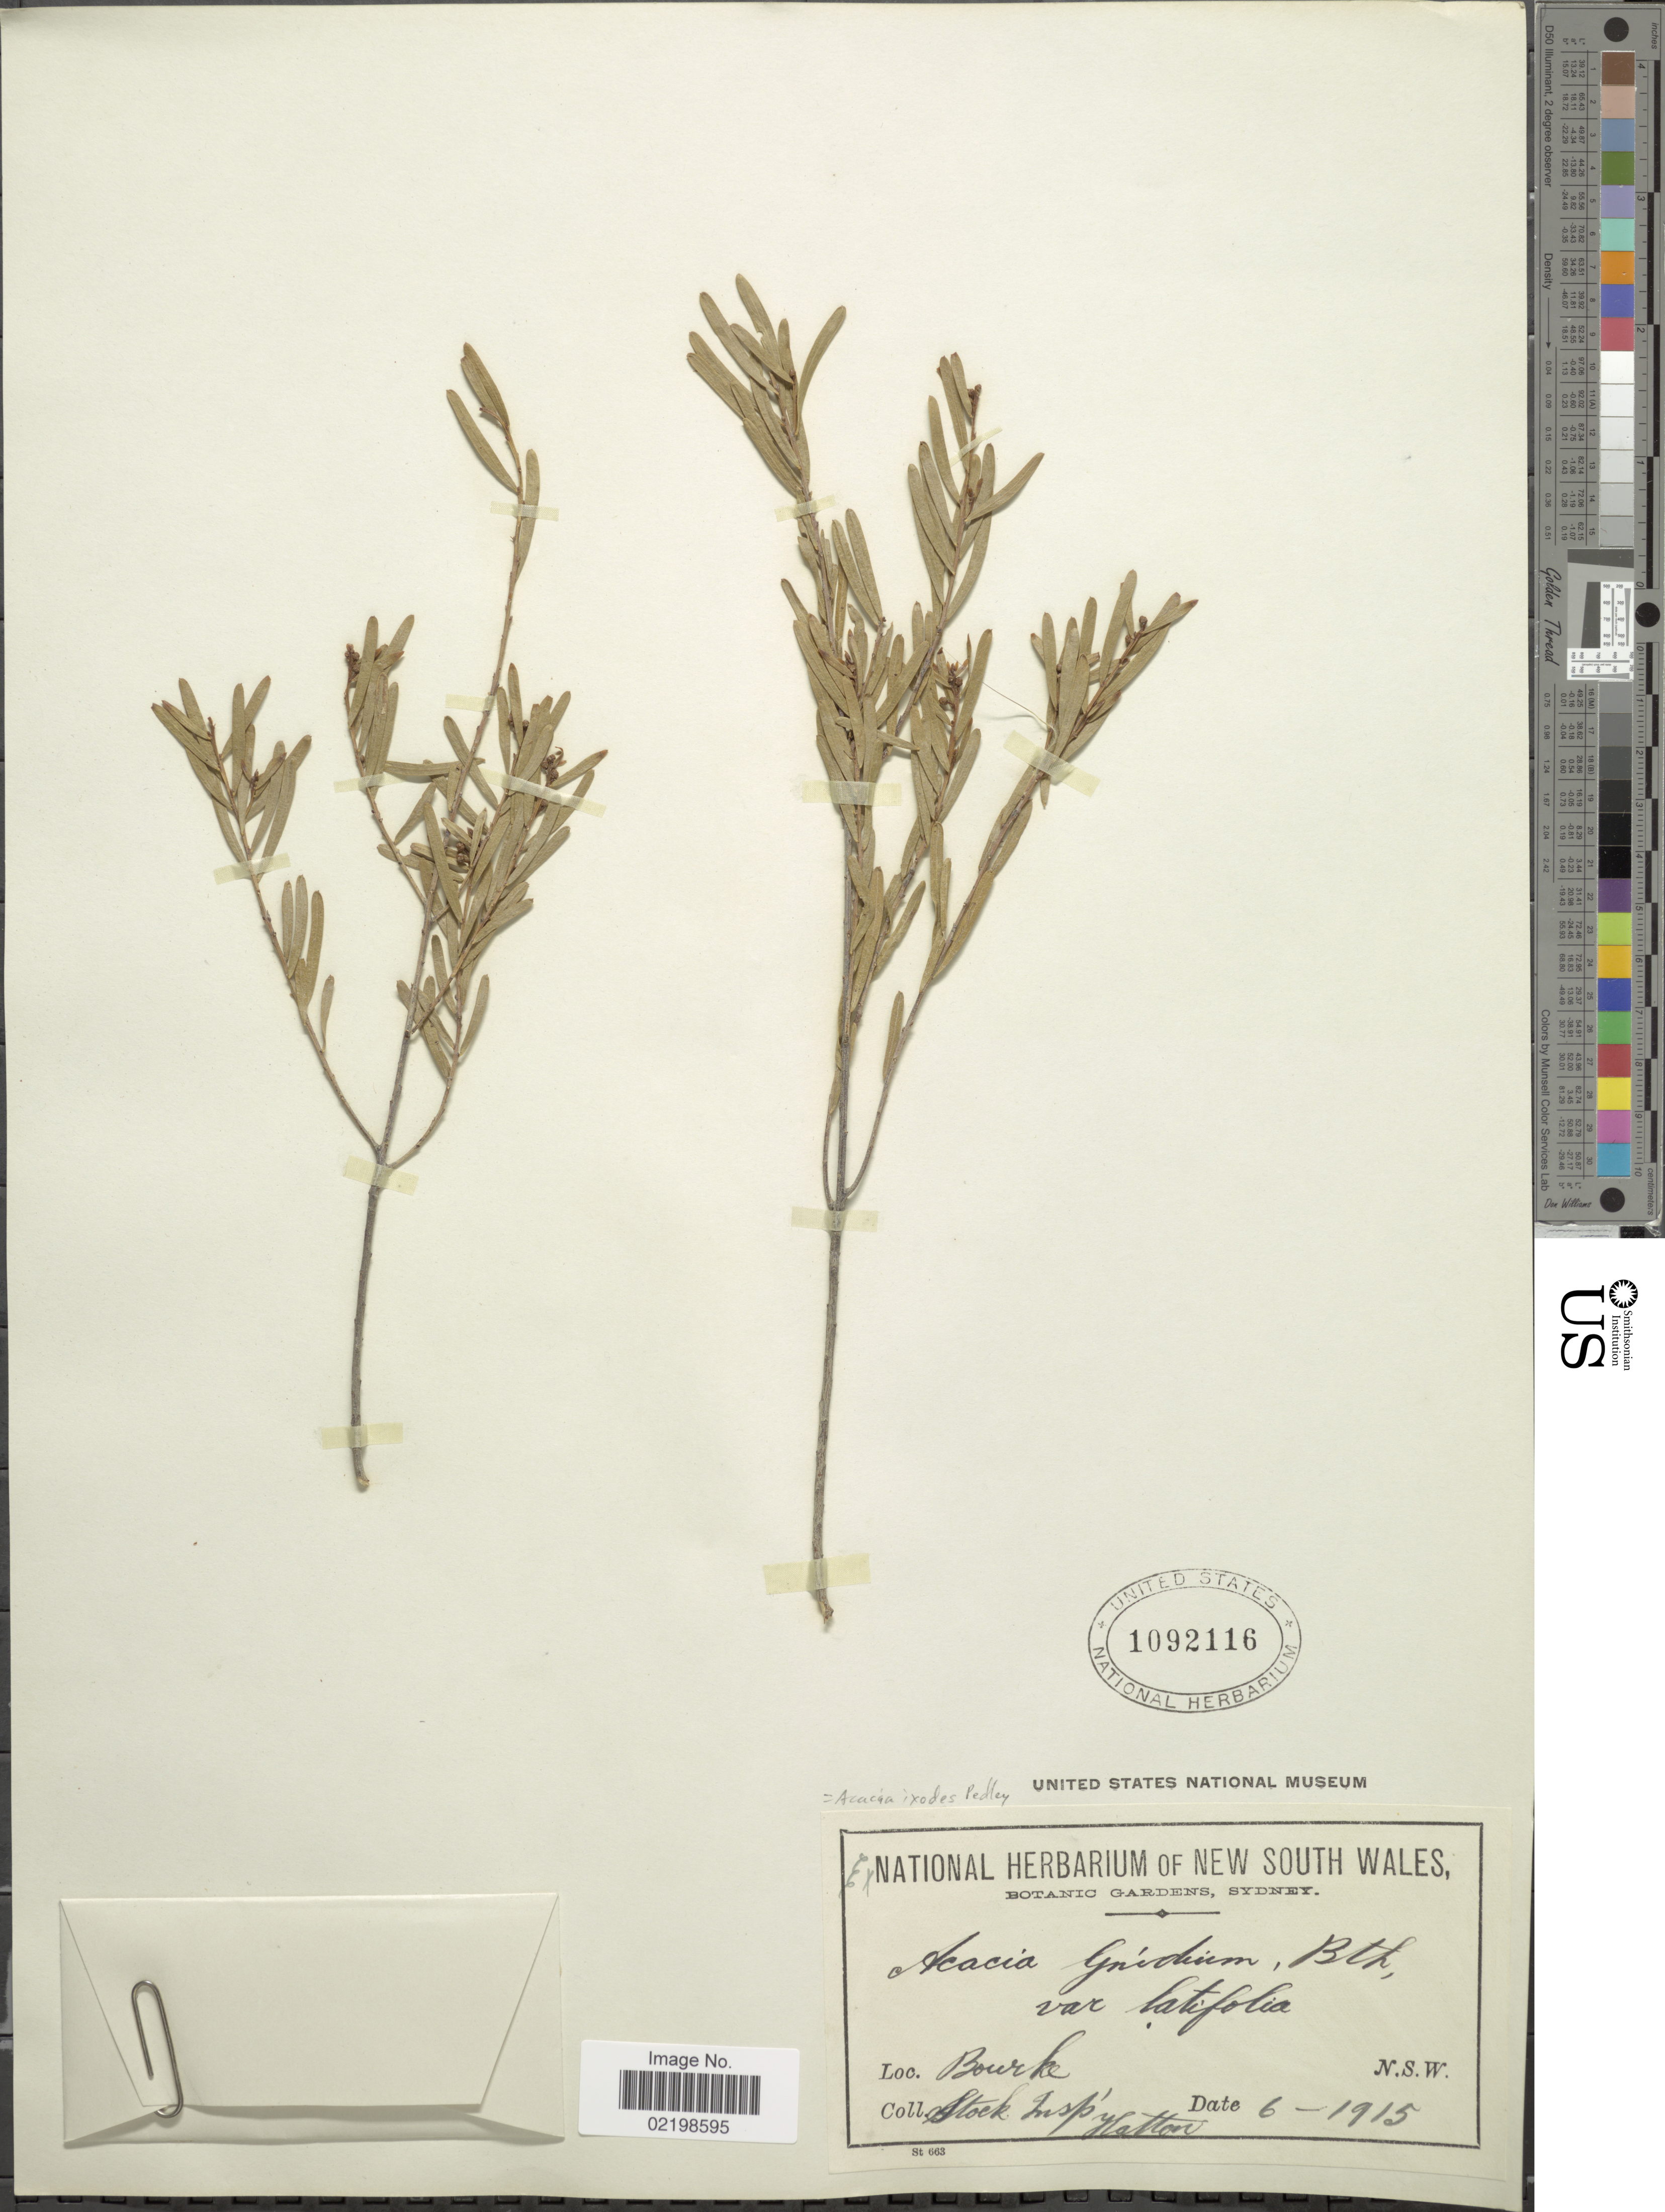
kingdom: Plantae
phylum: Tracheophyta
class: Magnoliopsida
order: Fabales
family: Fabaceae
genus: Acacia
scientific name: Acacia gnidium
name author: Benth.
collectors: Stock Inspector Hatton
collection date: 1915-06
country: Australia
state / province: New South Wales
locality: Bourk, N.S.W.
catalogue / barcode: US 1092116